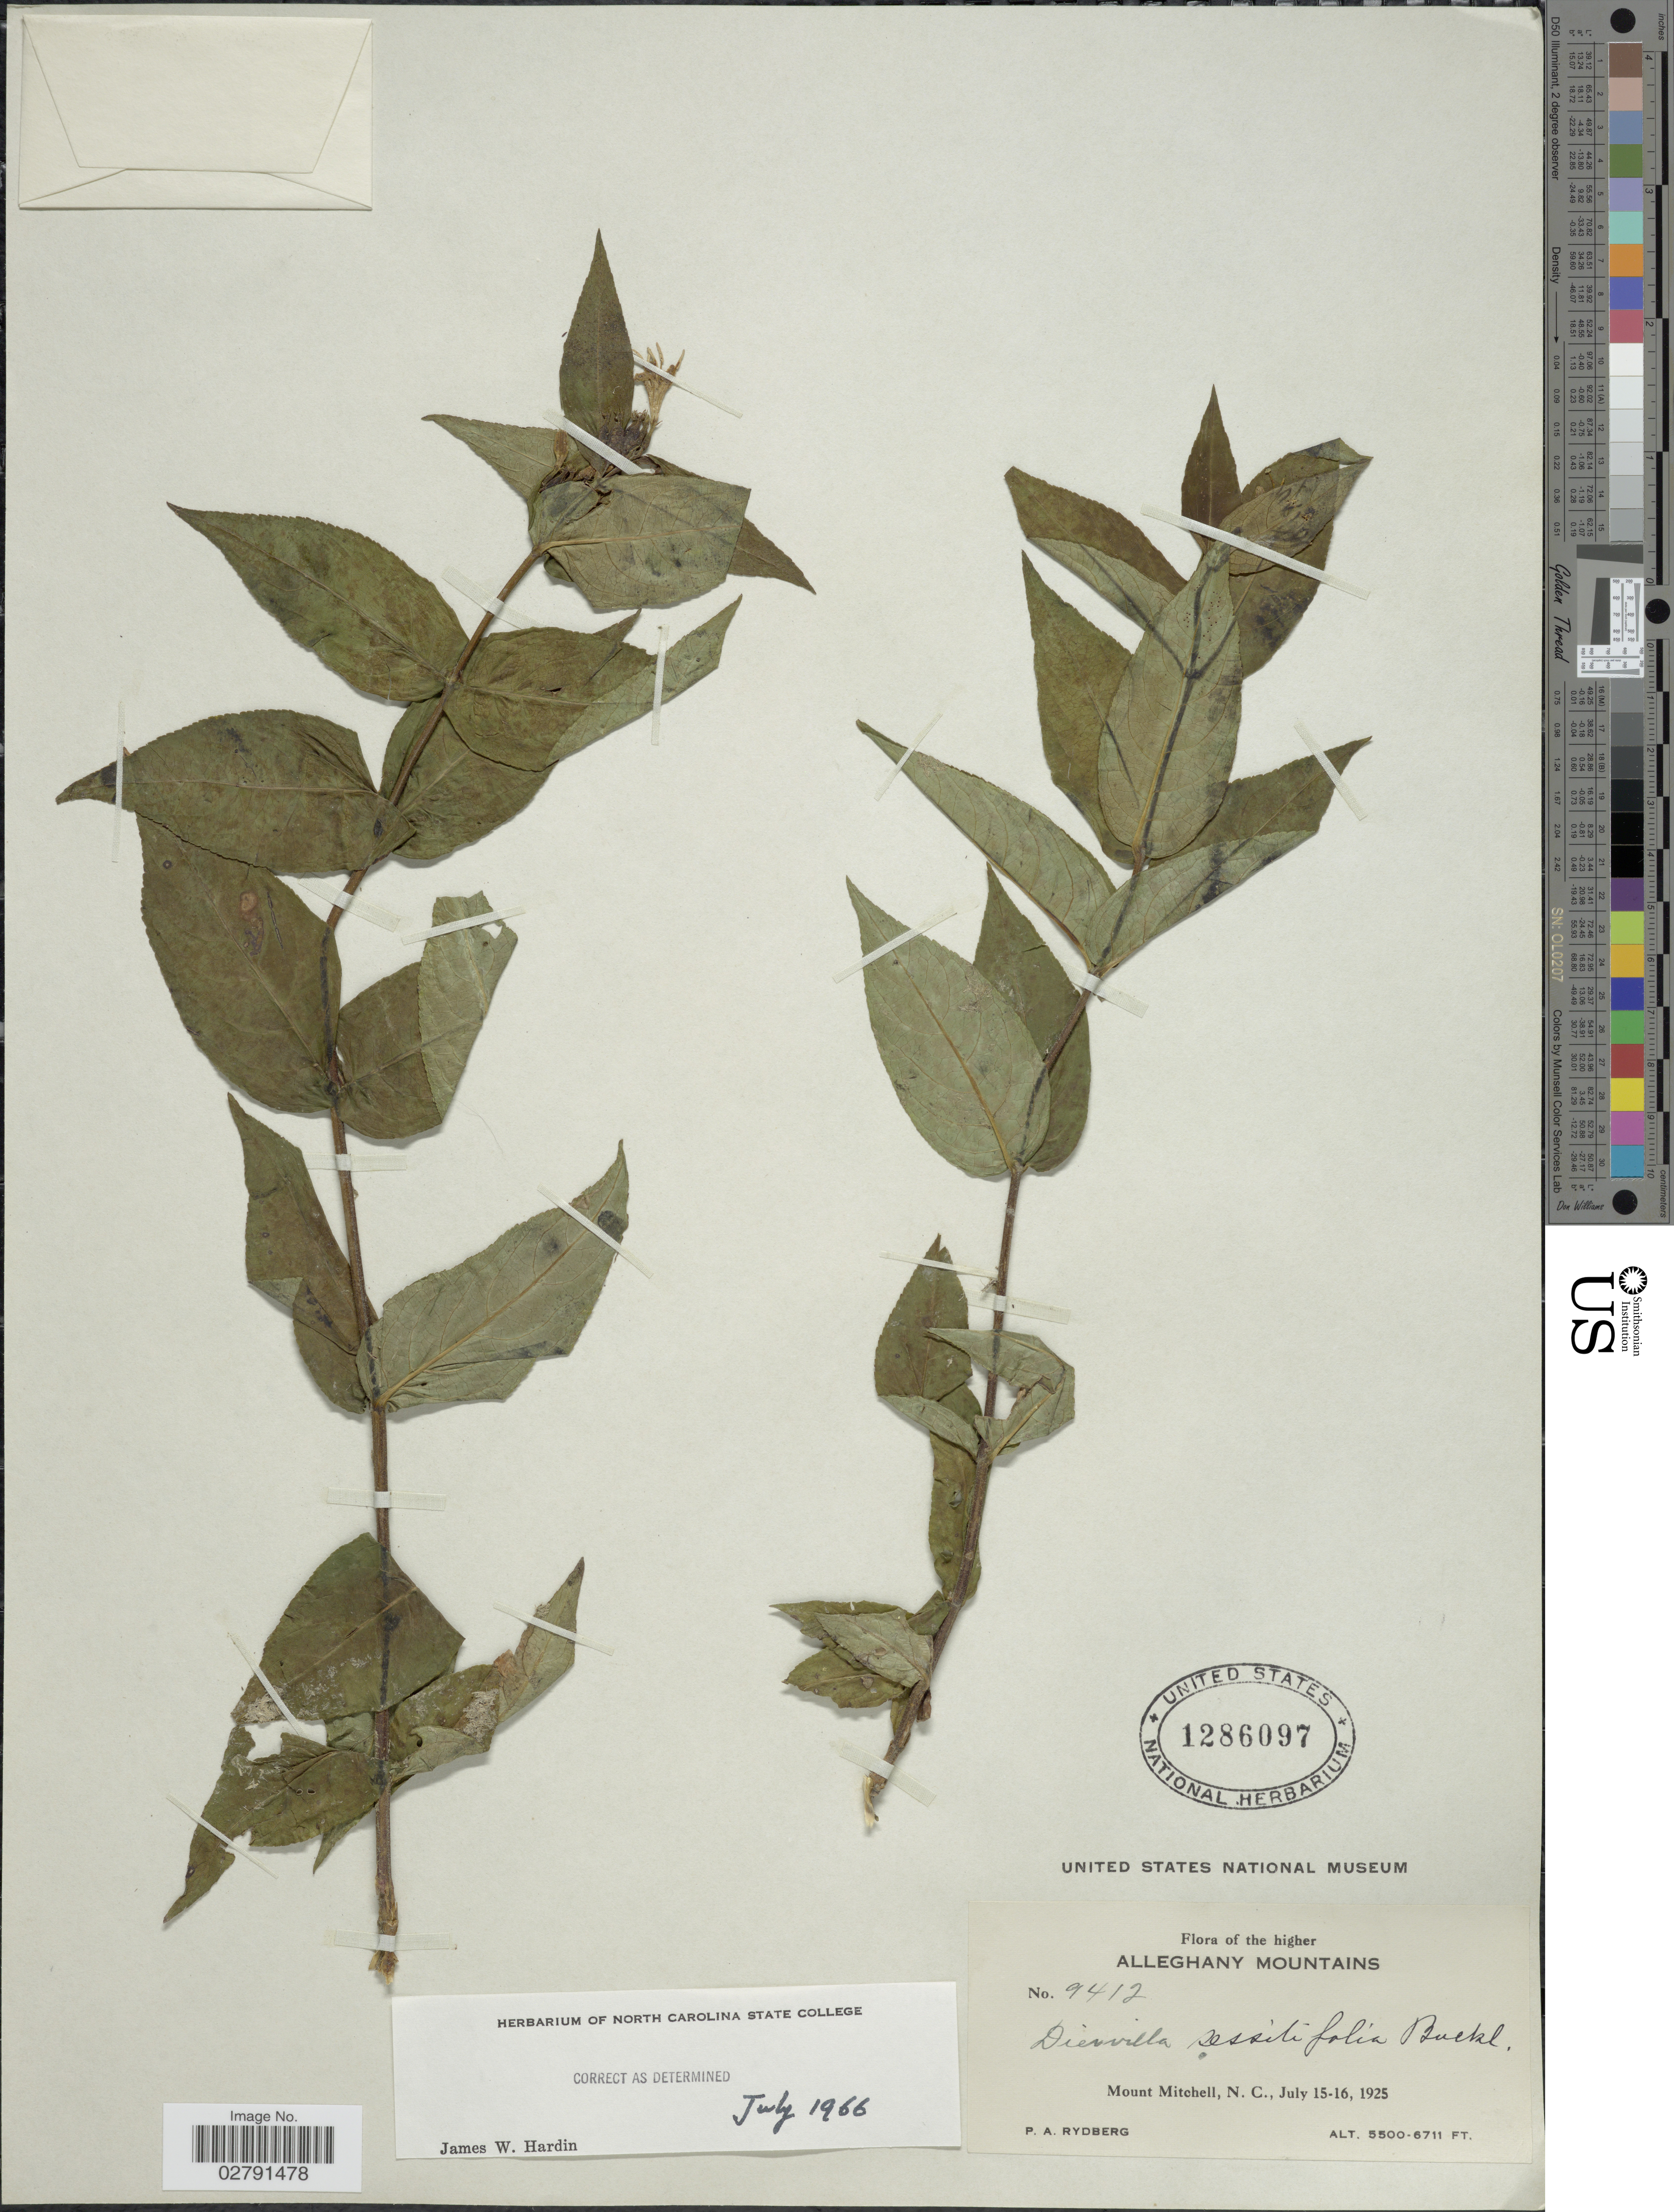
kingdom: Plantae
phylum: Tracheophyta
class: Magnoliopsida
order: Dipsacales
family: Caprifoliaceae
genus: Diervilla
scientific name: Diervilla sessilifolia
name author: Buckley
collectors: P. A. Rydberg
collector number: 9412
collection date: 1925-07-15/1925-07-16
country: United States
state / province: North Carolina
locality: The higher Alleghany Mountains, Mount Mitchell.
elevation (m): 1676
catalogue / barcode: US 1286097